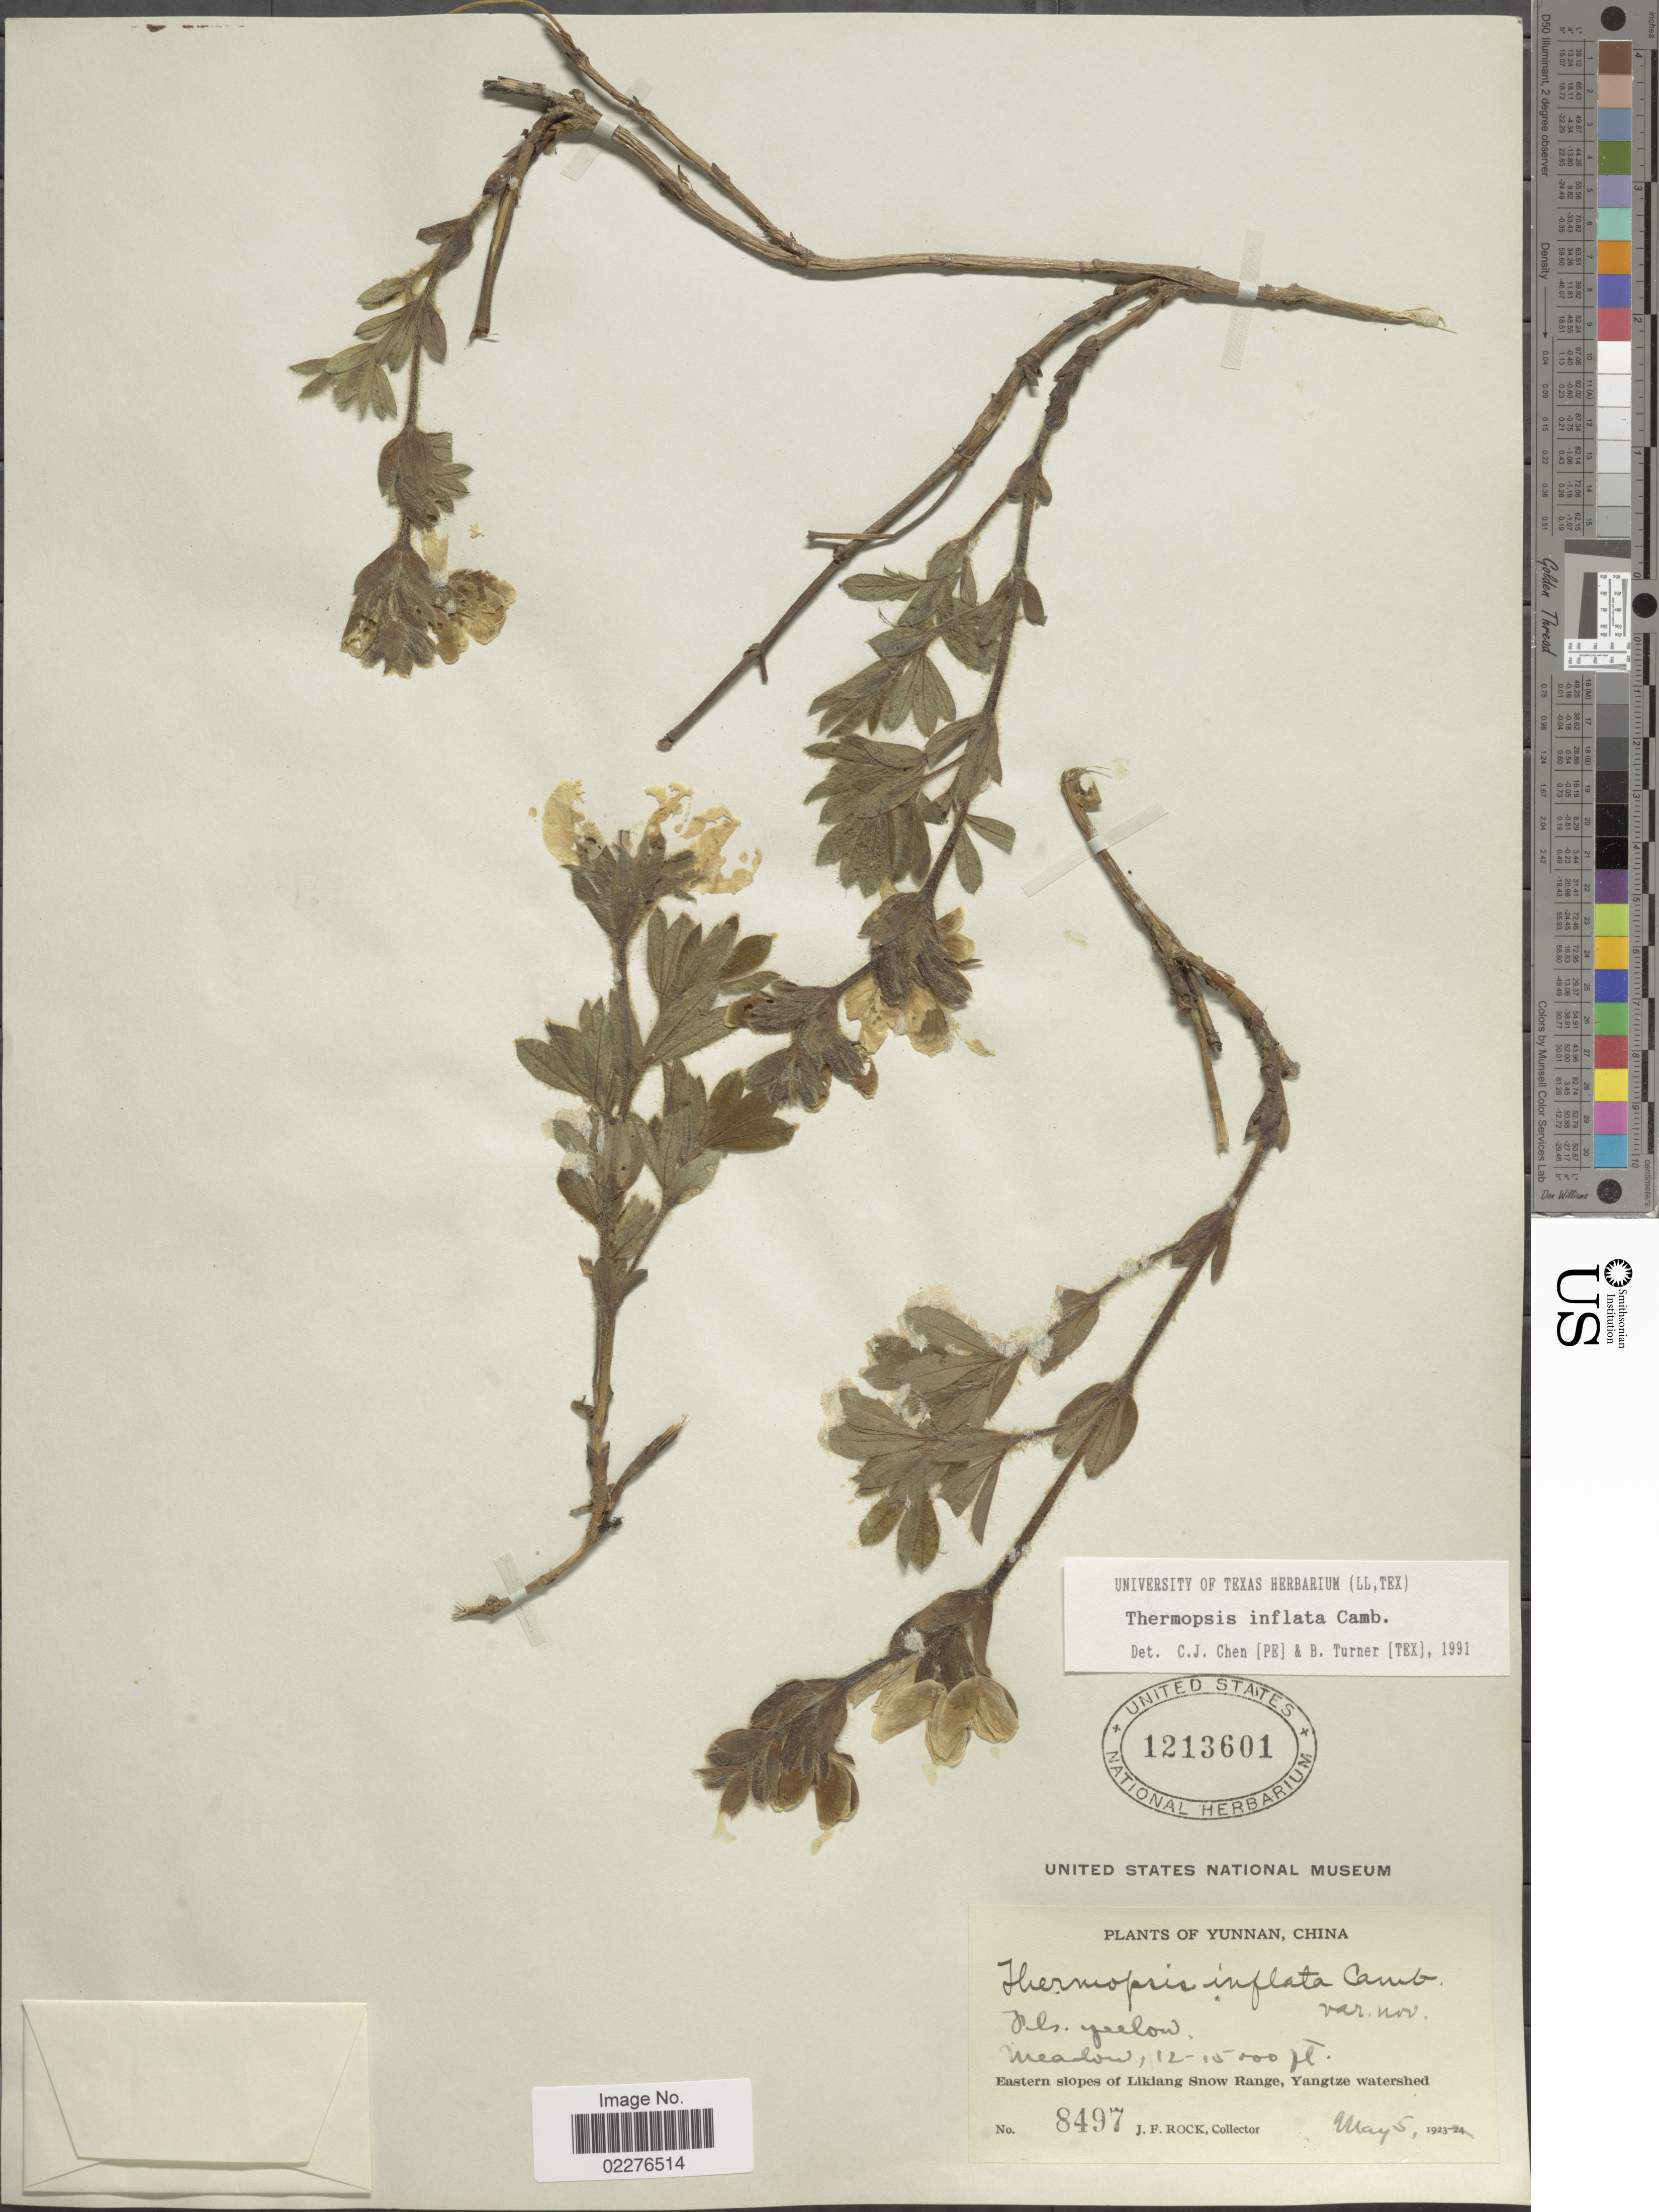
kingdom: Plantae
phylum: Tracheophyta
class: Magnoliopsida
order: Fabales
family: Fabaceae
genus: Thermopsis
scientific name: Thermopsis inflata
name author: Cambess.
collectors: J. Rock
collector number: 8497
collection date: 1923-05-05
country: China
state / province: Yunnan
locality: Eastern slopes of Likiang Snow Range, Yangtze watershed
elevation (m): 3658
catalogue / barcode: US 1213601